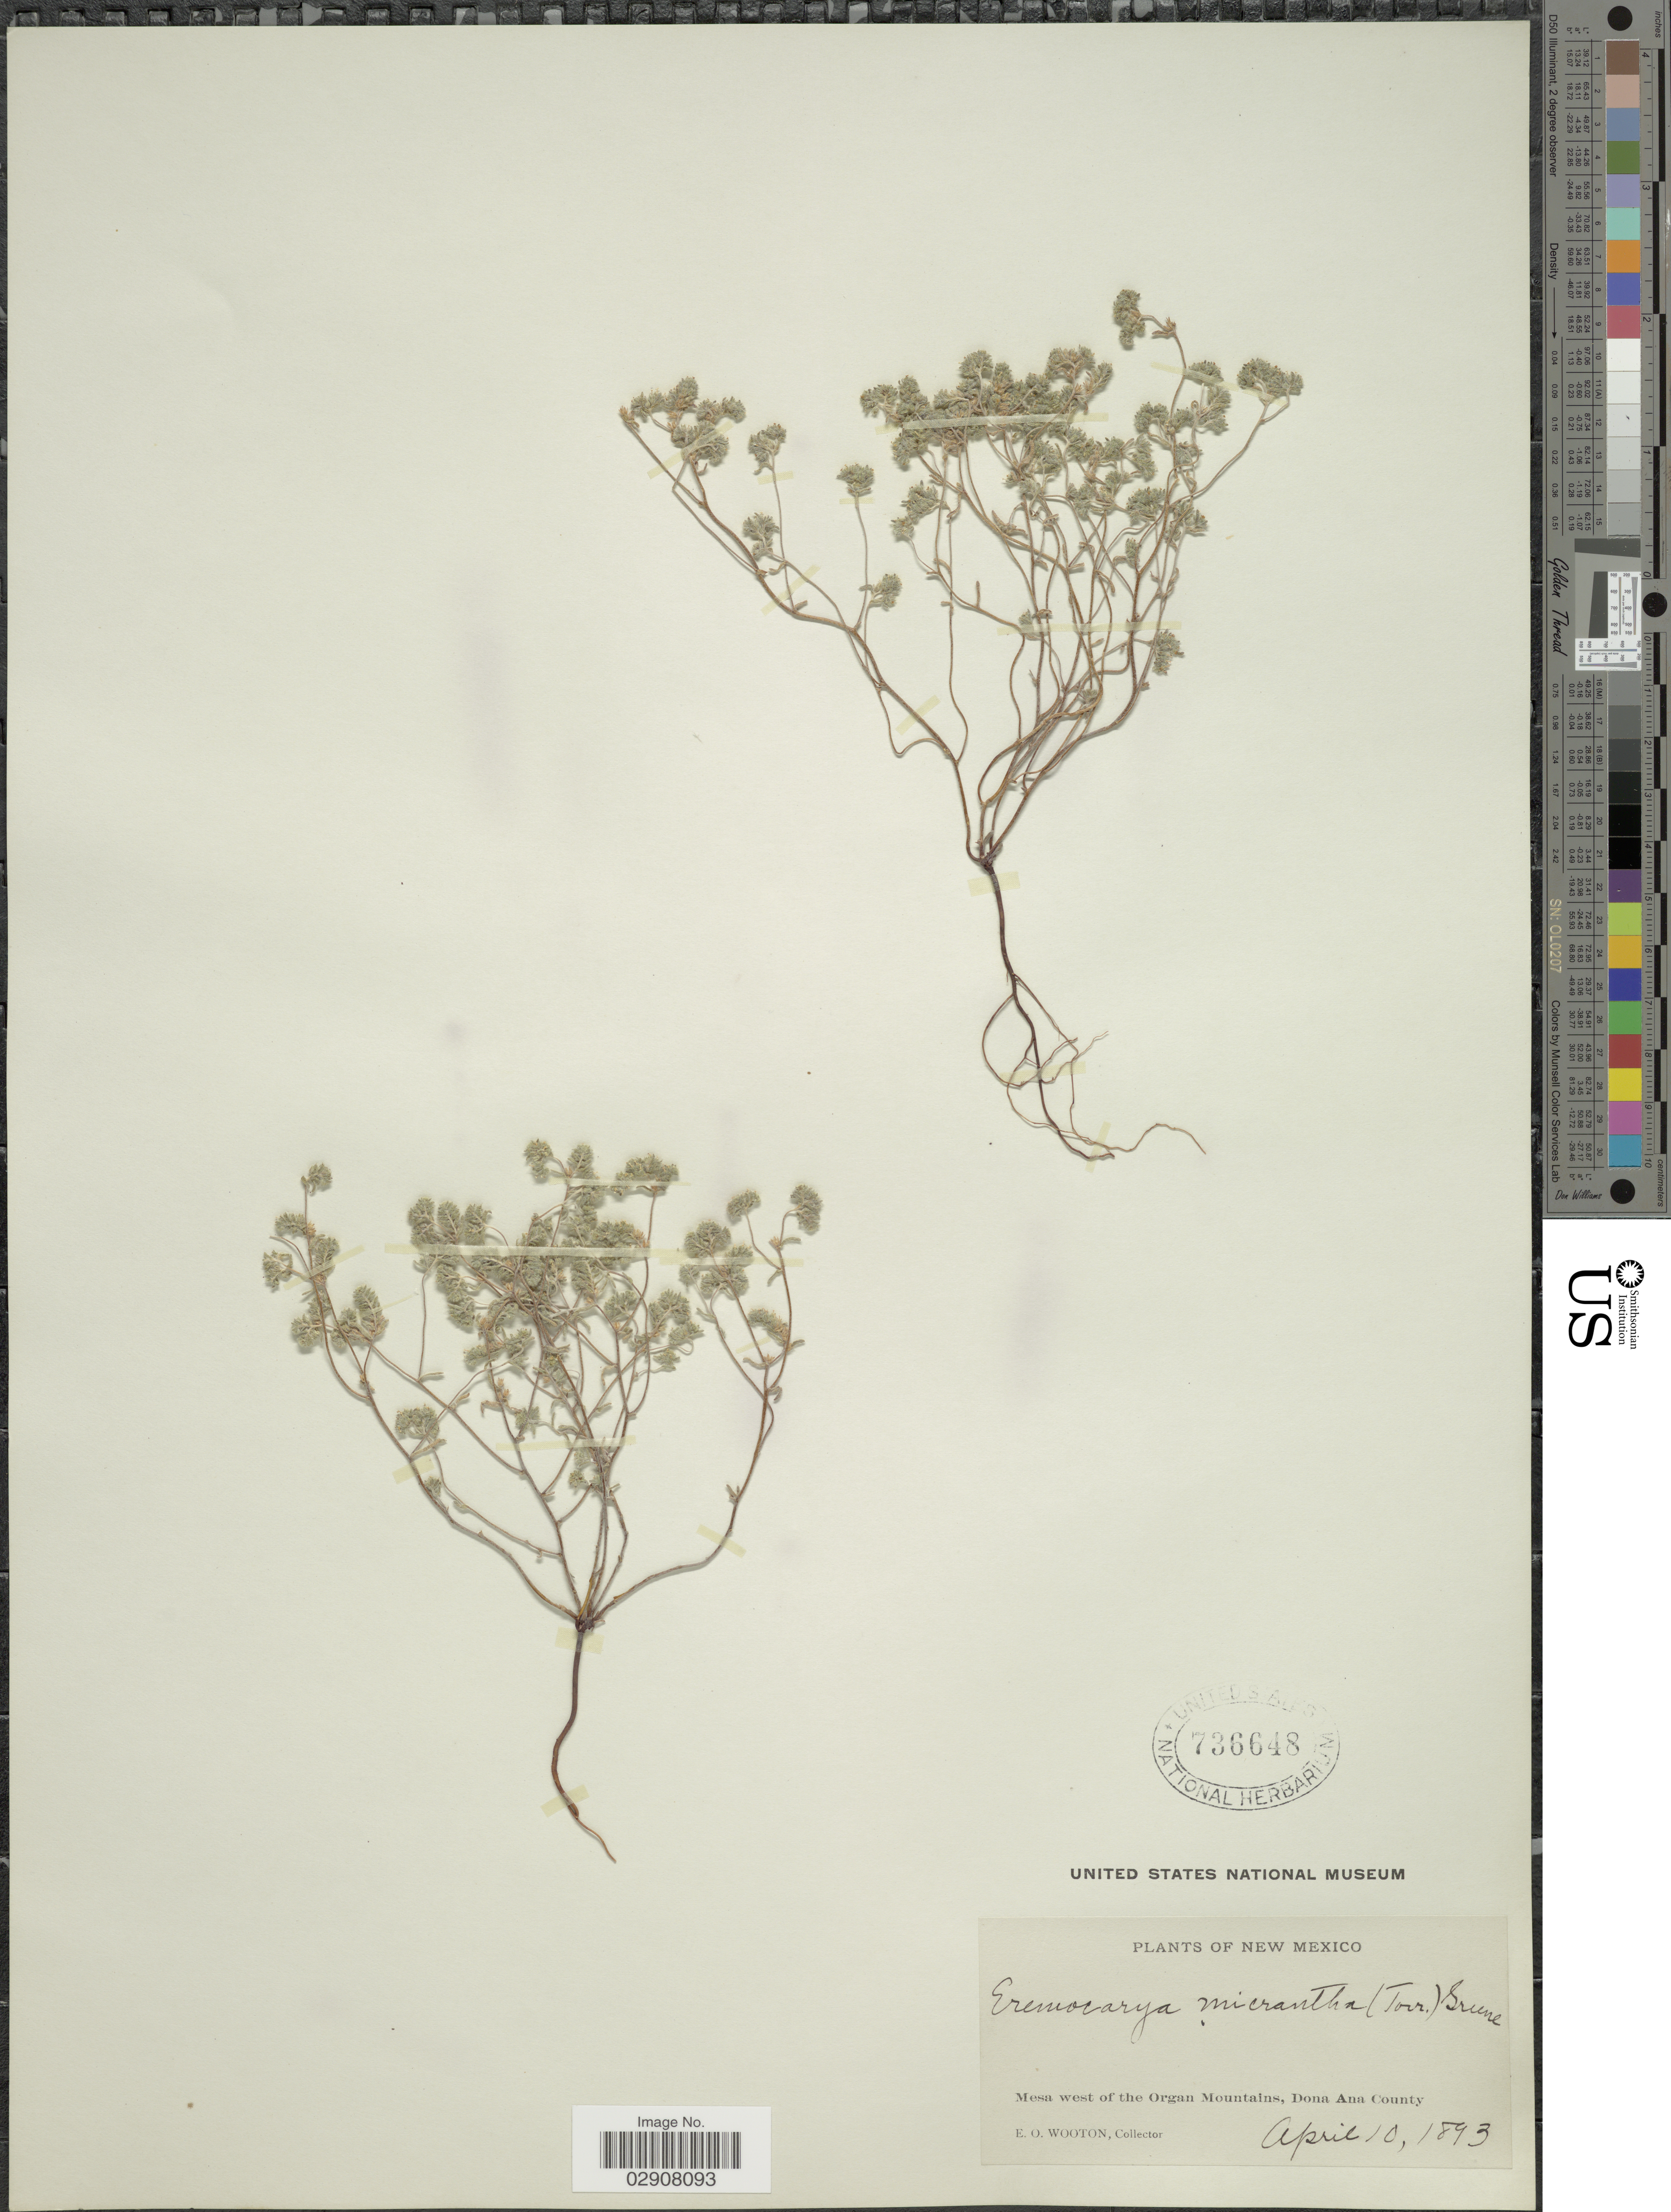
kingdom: Plantae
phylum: Tracheophyta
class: Magnoliopsida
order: Boraginales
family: Boraginaceae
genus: Cryptantha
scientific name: Cryptantha micrantha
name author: (Torr.) I.M. Johnst.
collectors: E. O. Wooton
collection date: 1893-04-10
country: United States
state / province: New Mexico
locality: Mesa west of the Organ Mountains, Dona Ana County.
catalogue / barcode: US 736648